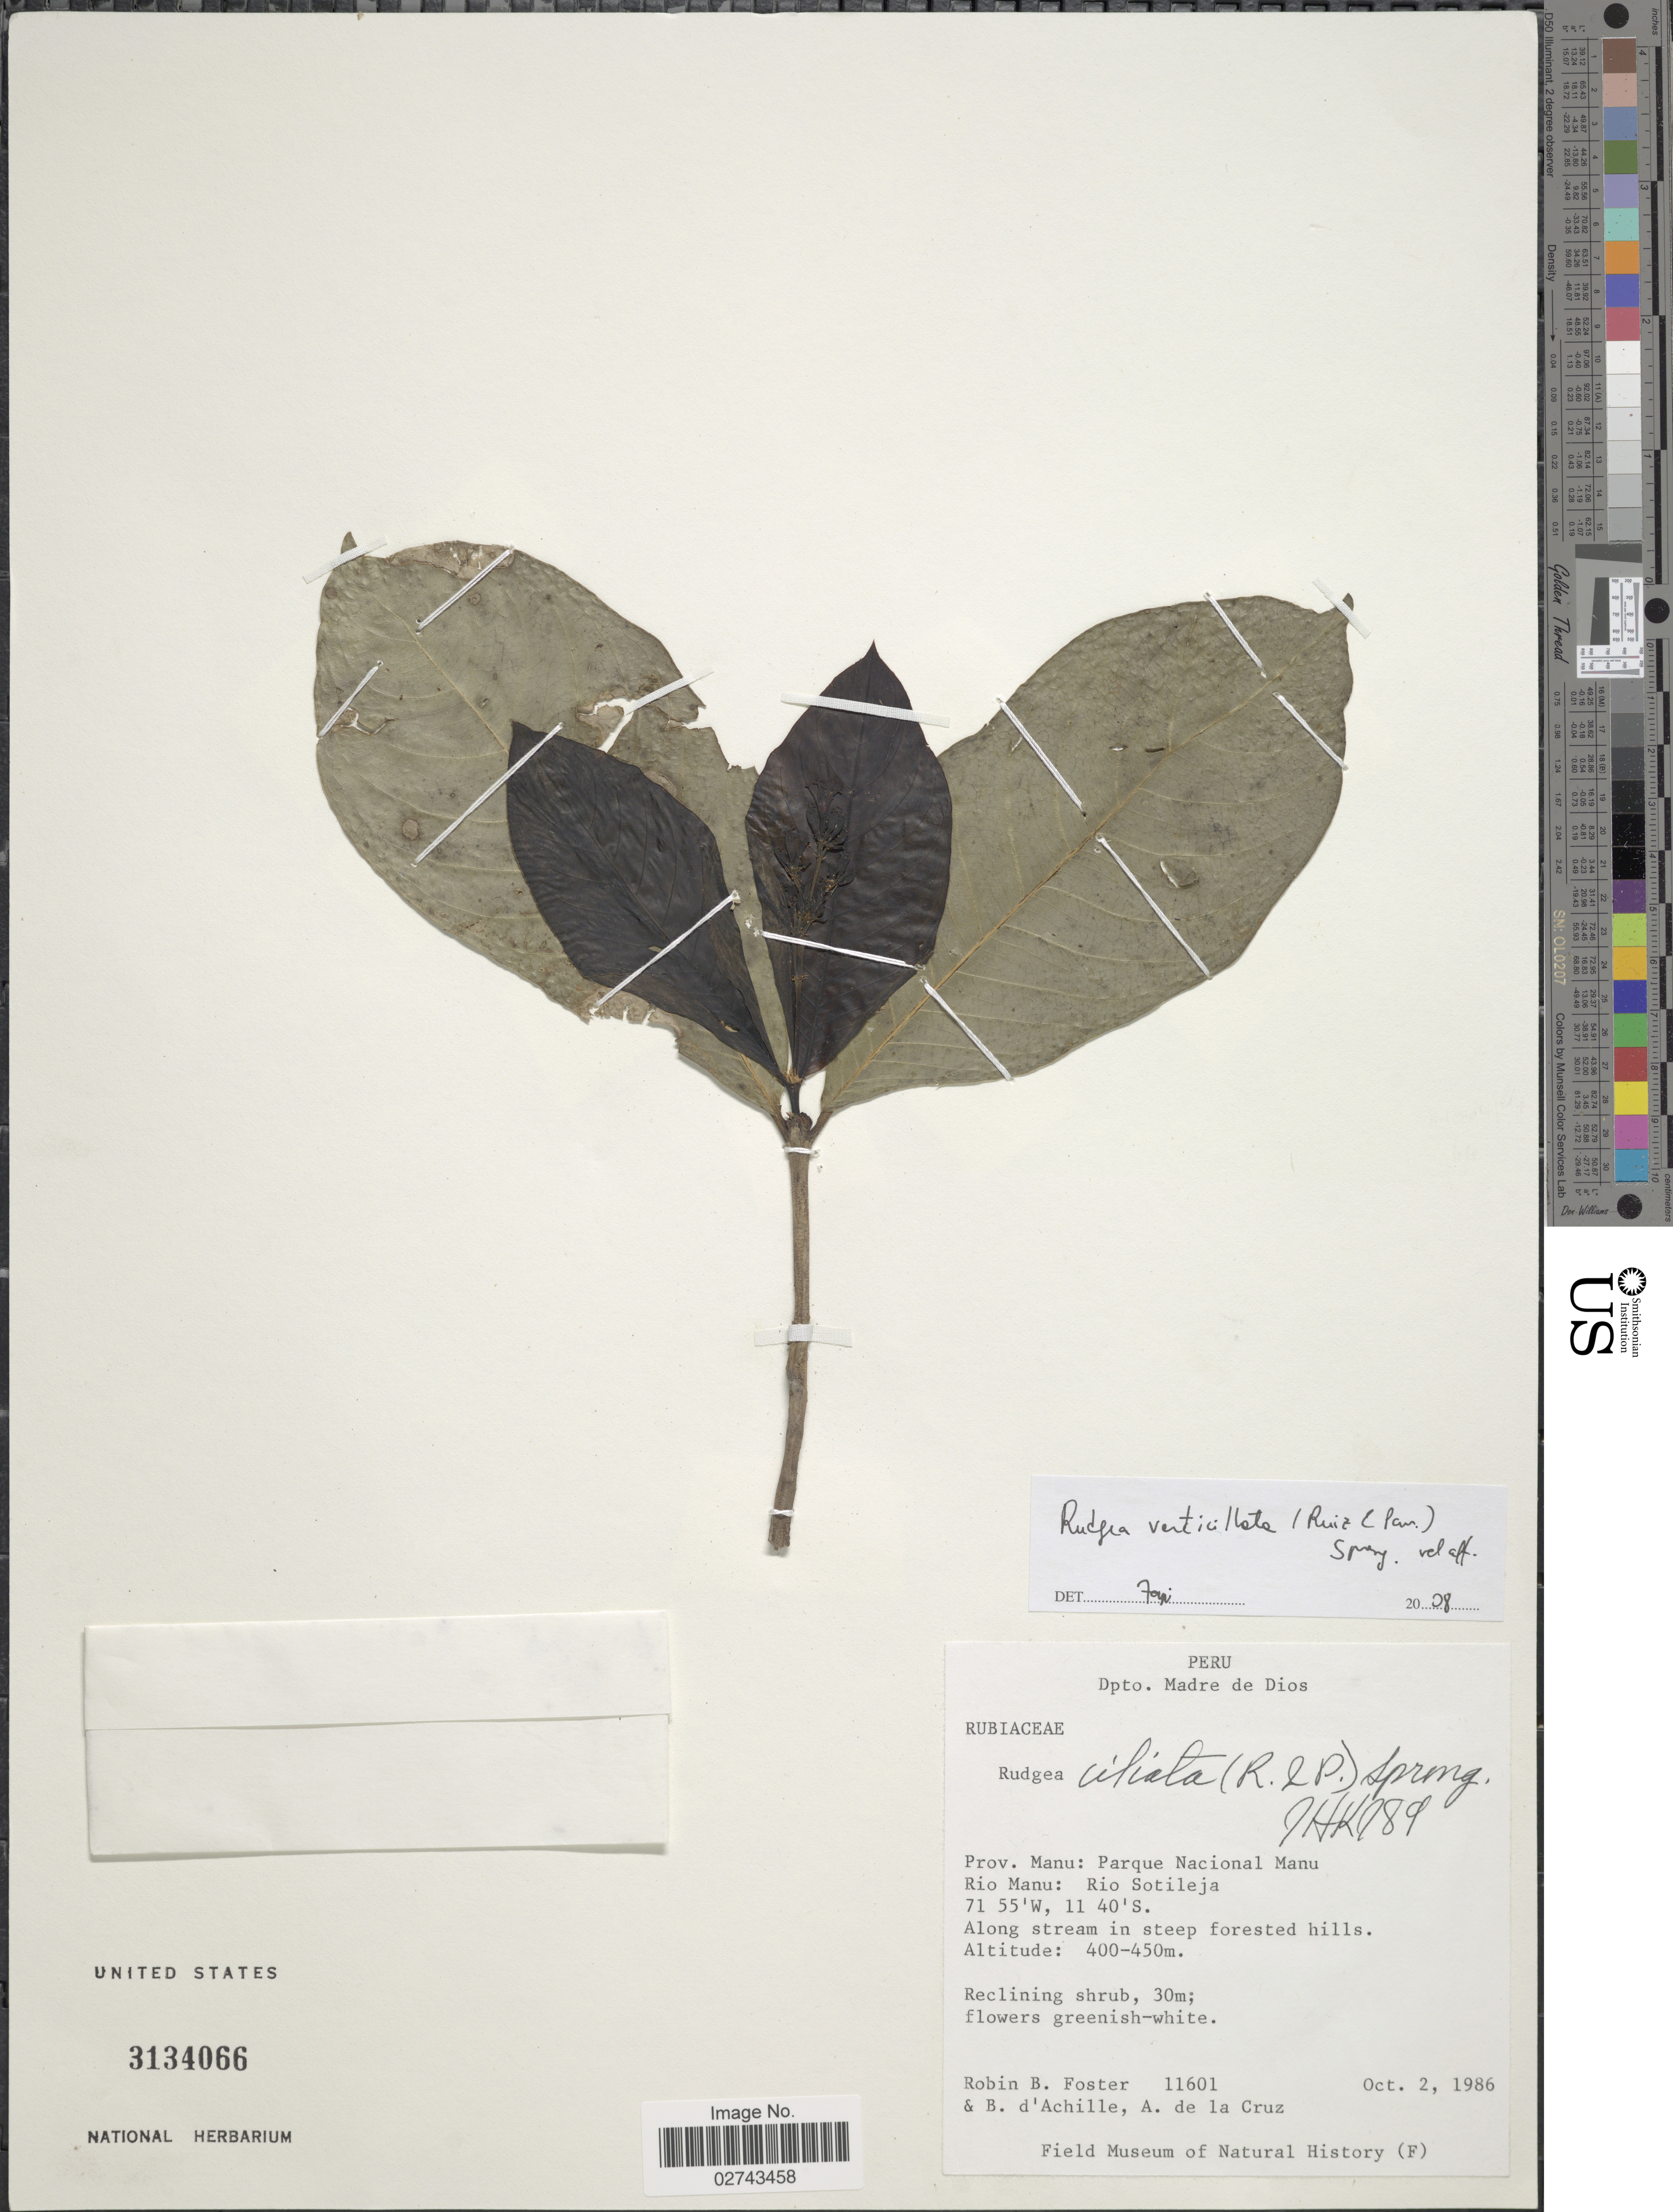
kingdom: Plantae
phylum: Tracheophyta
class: Magnoliopsida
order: Gentianales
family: Rubiaceae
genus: Rudgea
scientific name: Rudgea verticillata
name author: (Ruiz & Pav.) Spreng.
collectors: R. B. Foster, B. d'Achille & A. de la Cruz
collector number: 11601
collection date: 1986-10-02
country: Peru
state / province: Madre de Dios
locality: Prov. Manu: Parque Nacional Manu, Rio Manu: Rio Sotileja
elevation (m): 400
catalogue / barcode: US 3134066